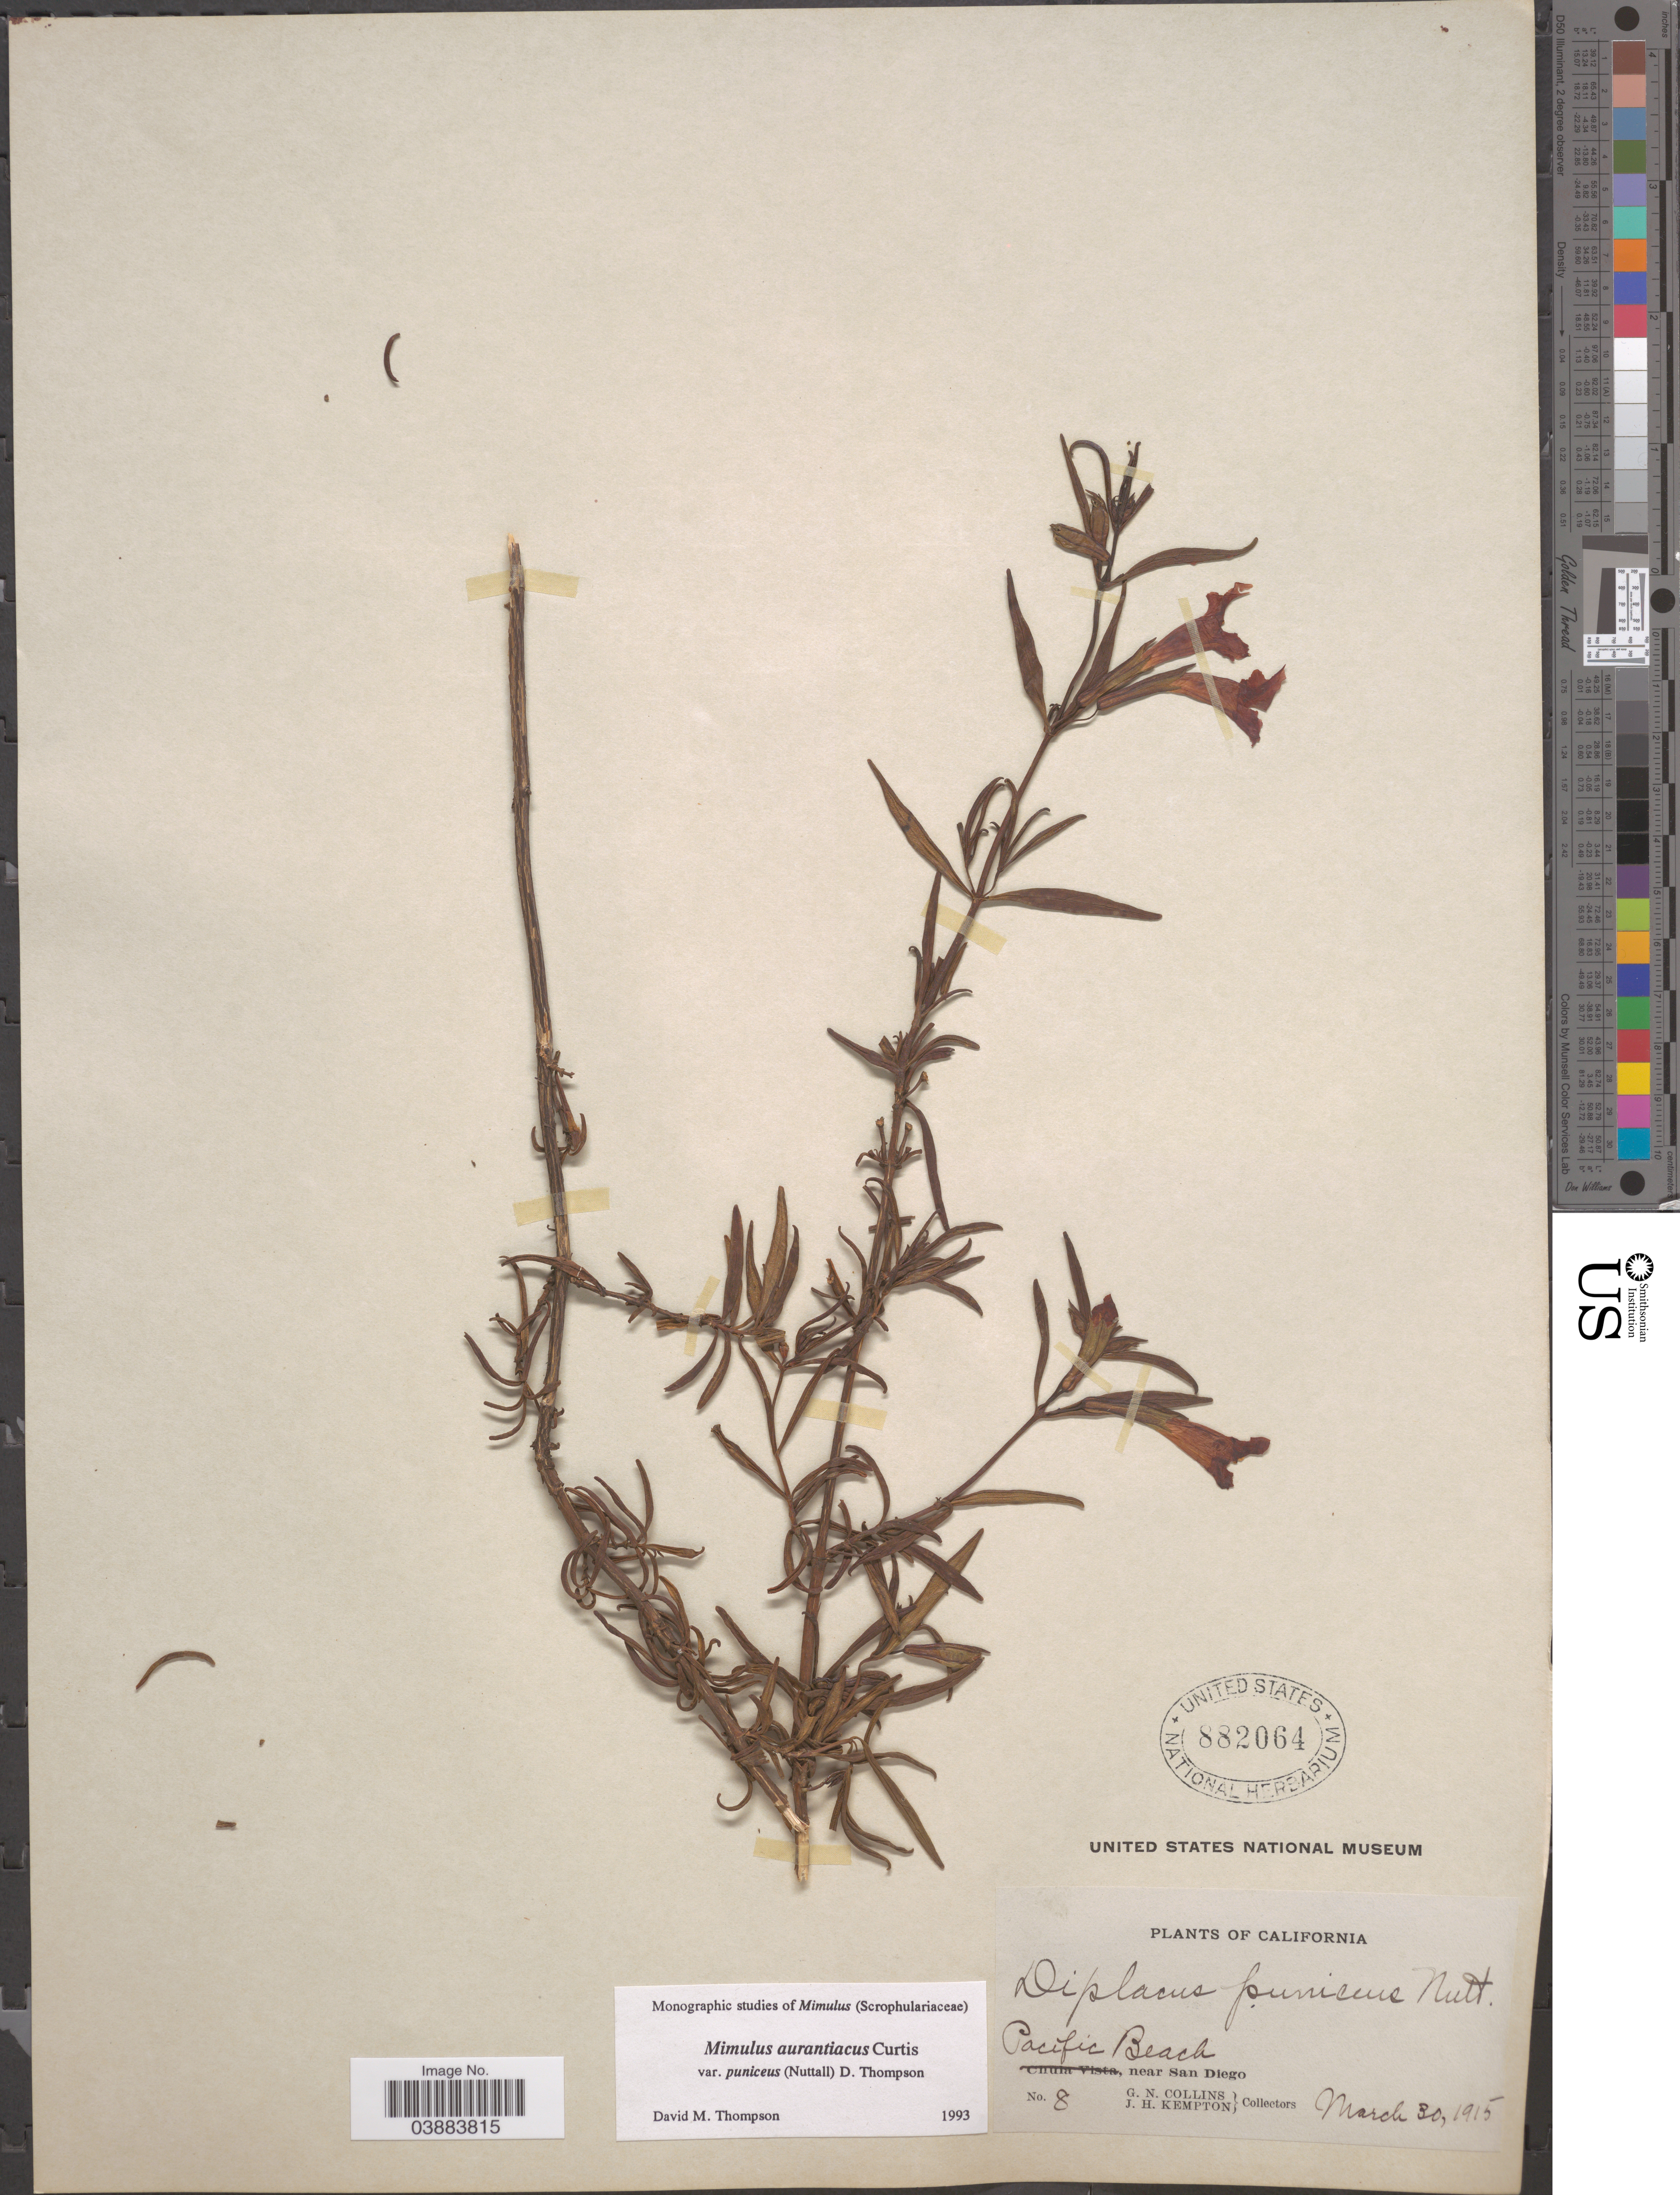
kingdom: Plantae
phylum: Tracheophyta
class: Magnoliopsida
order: Lamiales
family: Phrymaceae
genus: Diplacus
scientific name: Diplacus aurantiacus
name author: (Curtis) Jeps.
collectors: G. Collins & J. H. Kempton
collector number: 8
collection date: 1915-03-30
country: United States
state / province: California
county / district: San Diego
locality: Pacific Beach, near San Diego.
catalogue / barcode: US 882064